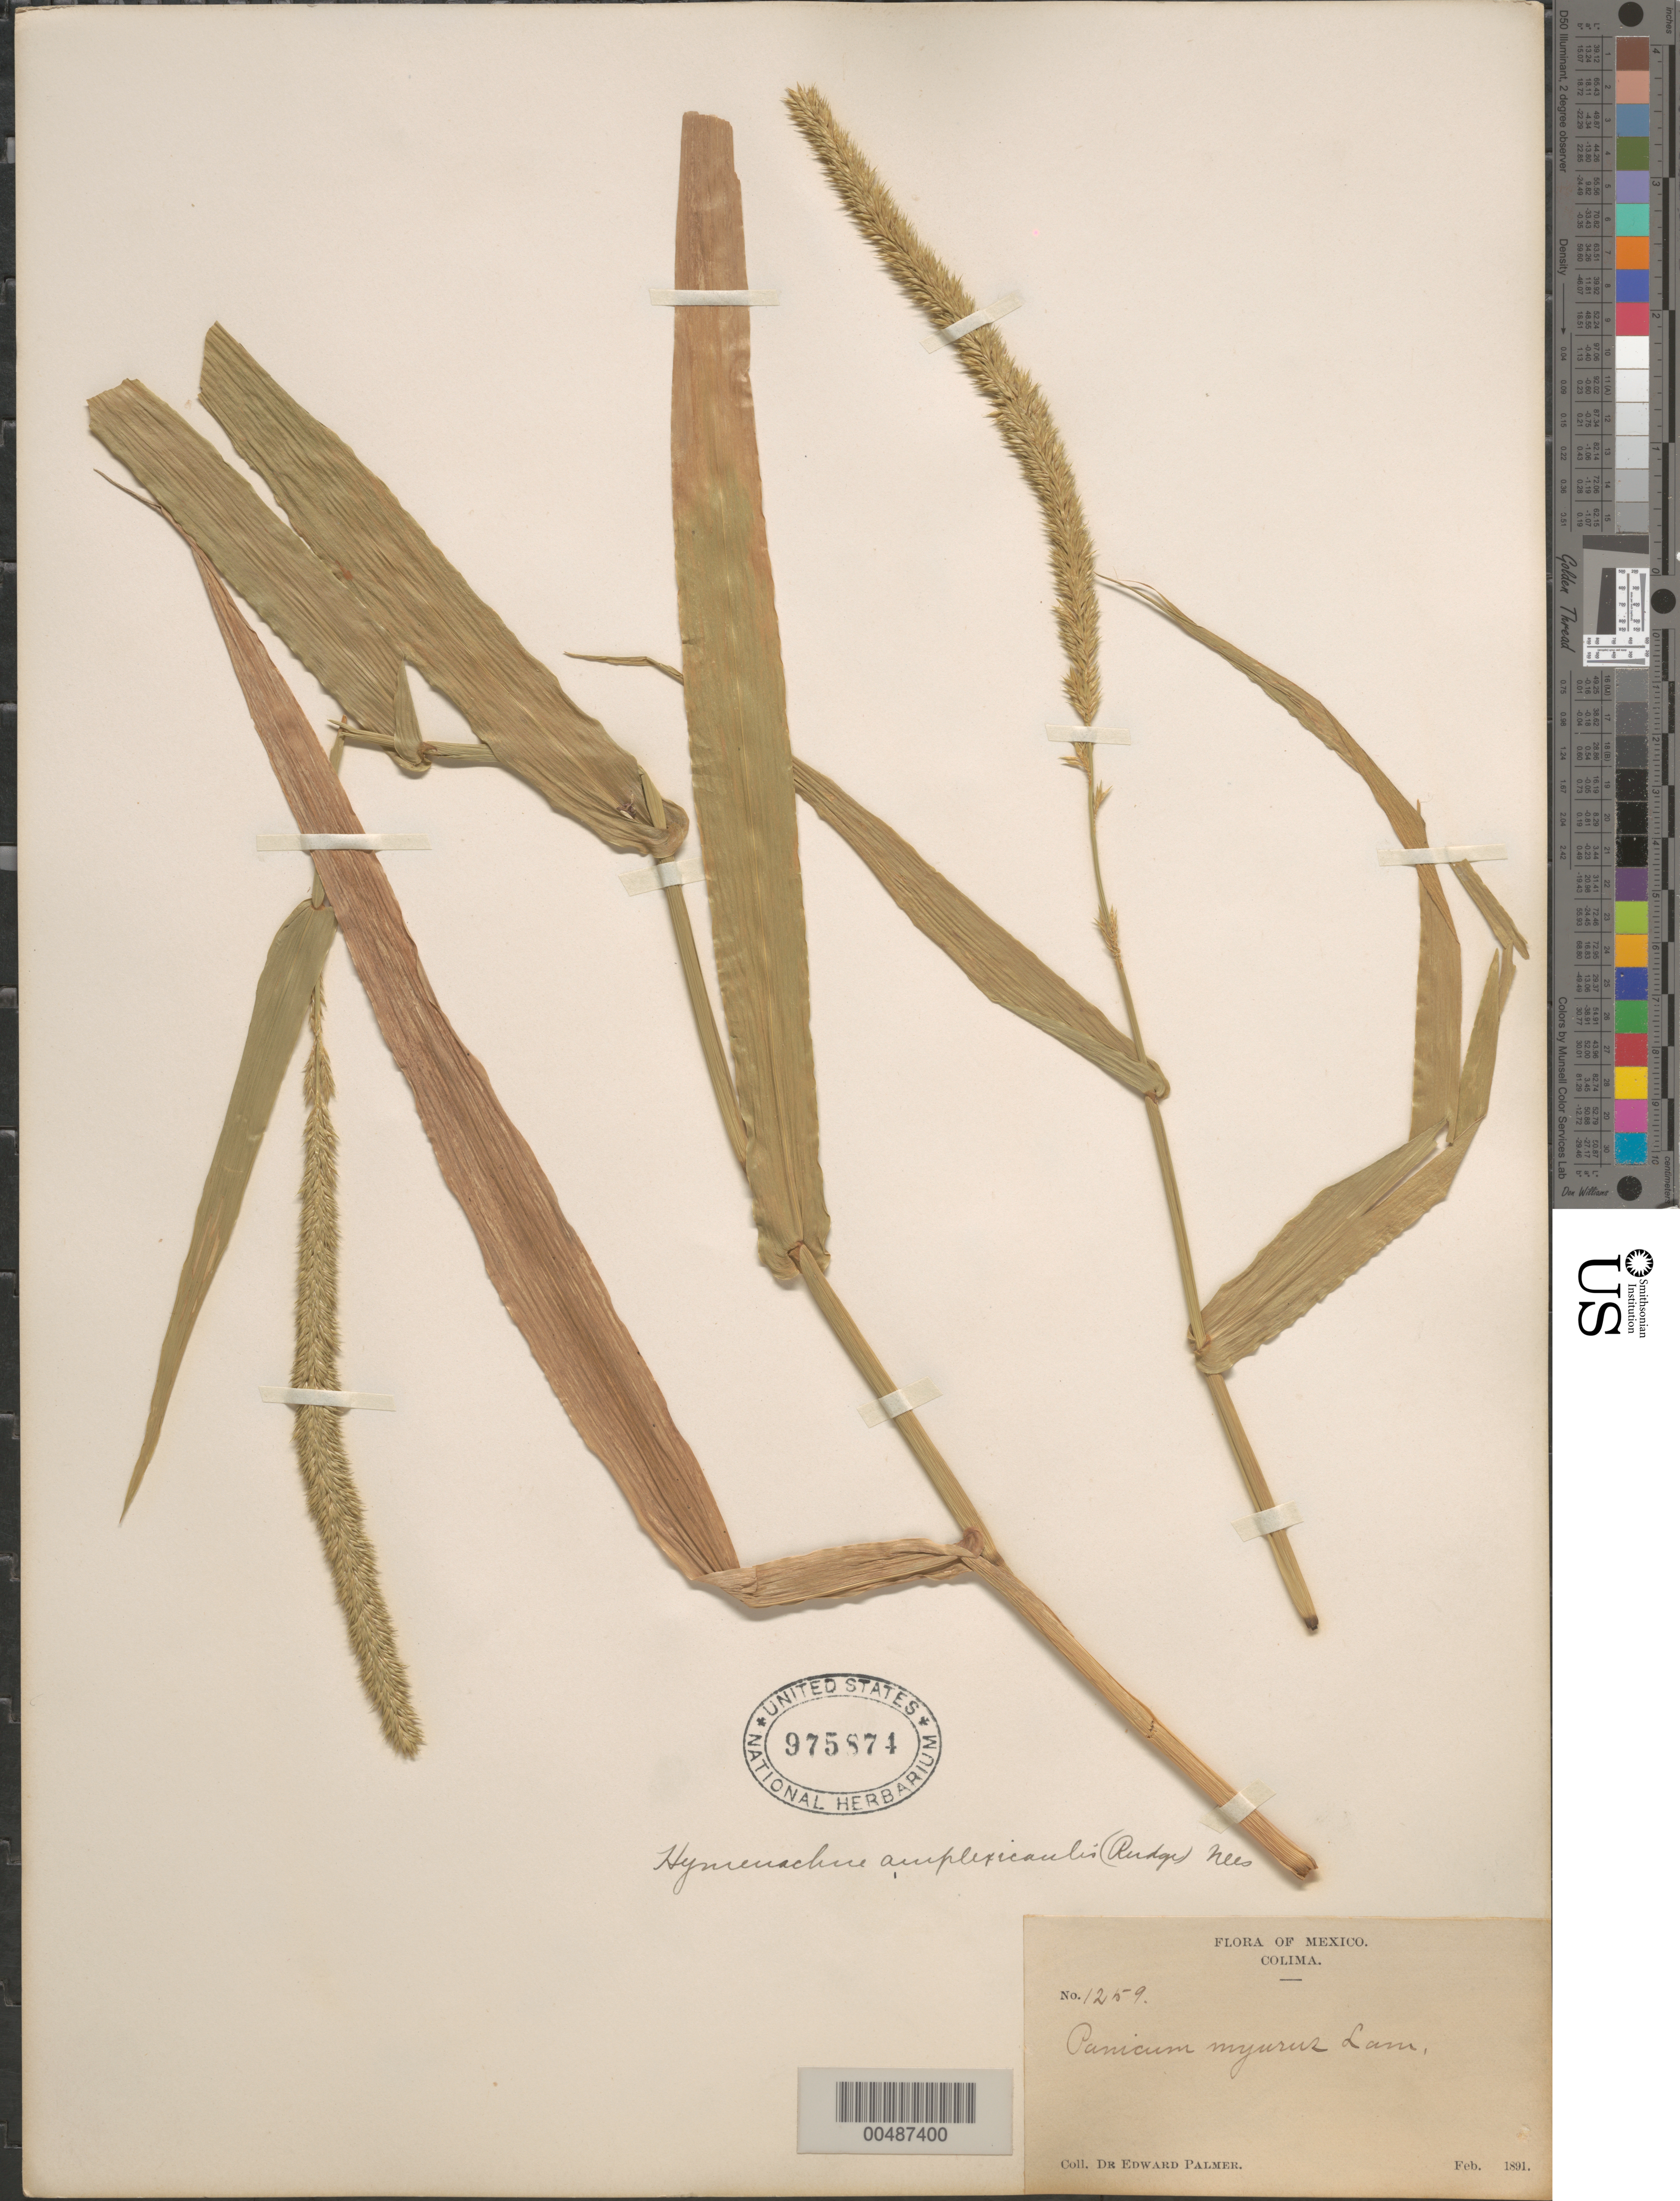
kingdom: Plantae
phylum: Tracheophyta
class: Liliopsida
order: Poales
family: Poaceae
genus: Hymenachne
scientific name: Hymenachne amplexicaulis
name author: (Rudge) Nees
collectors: E. Palmer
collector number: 1259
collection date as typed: Feb 1891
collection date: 1891-02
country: Mexico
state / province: Colima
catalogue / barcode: US 975874